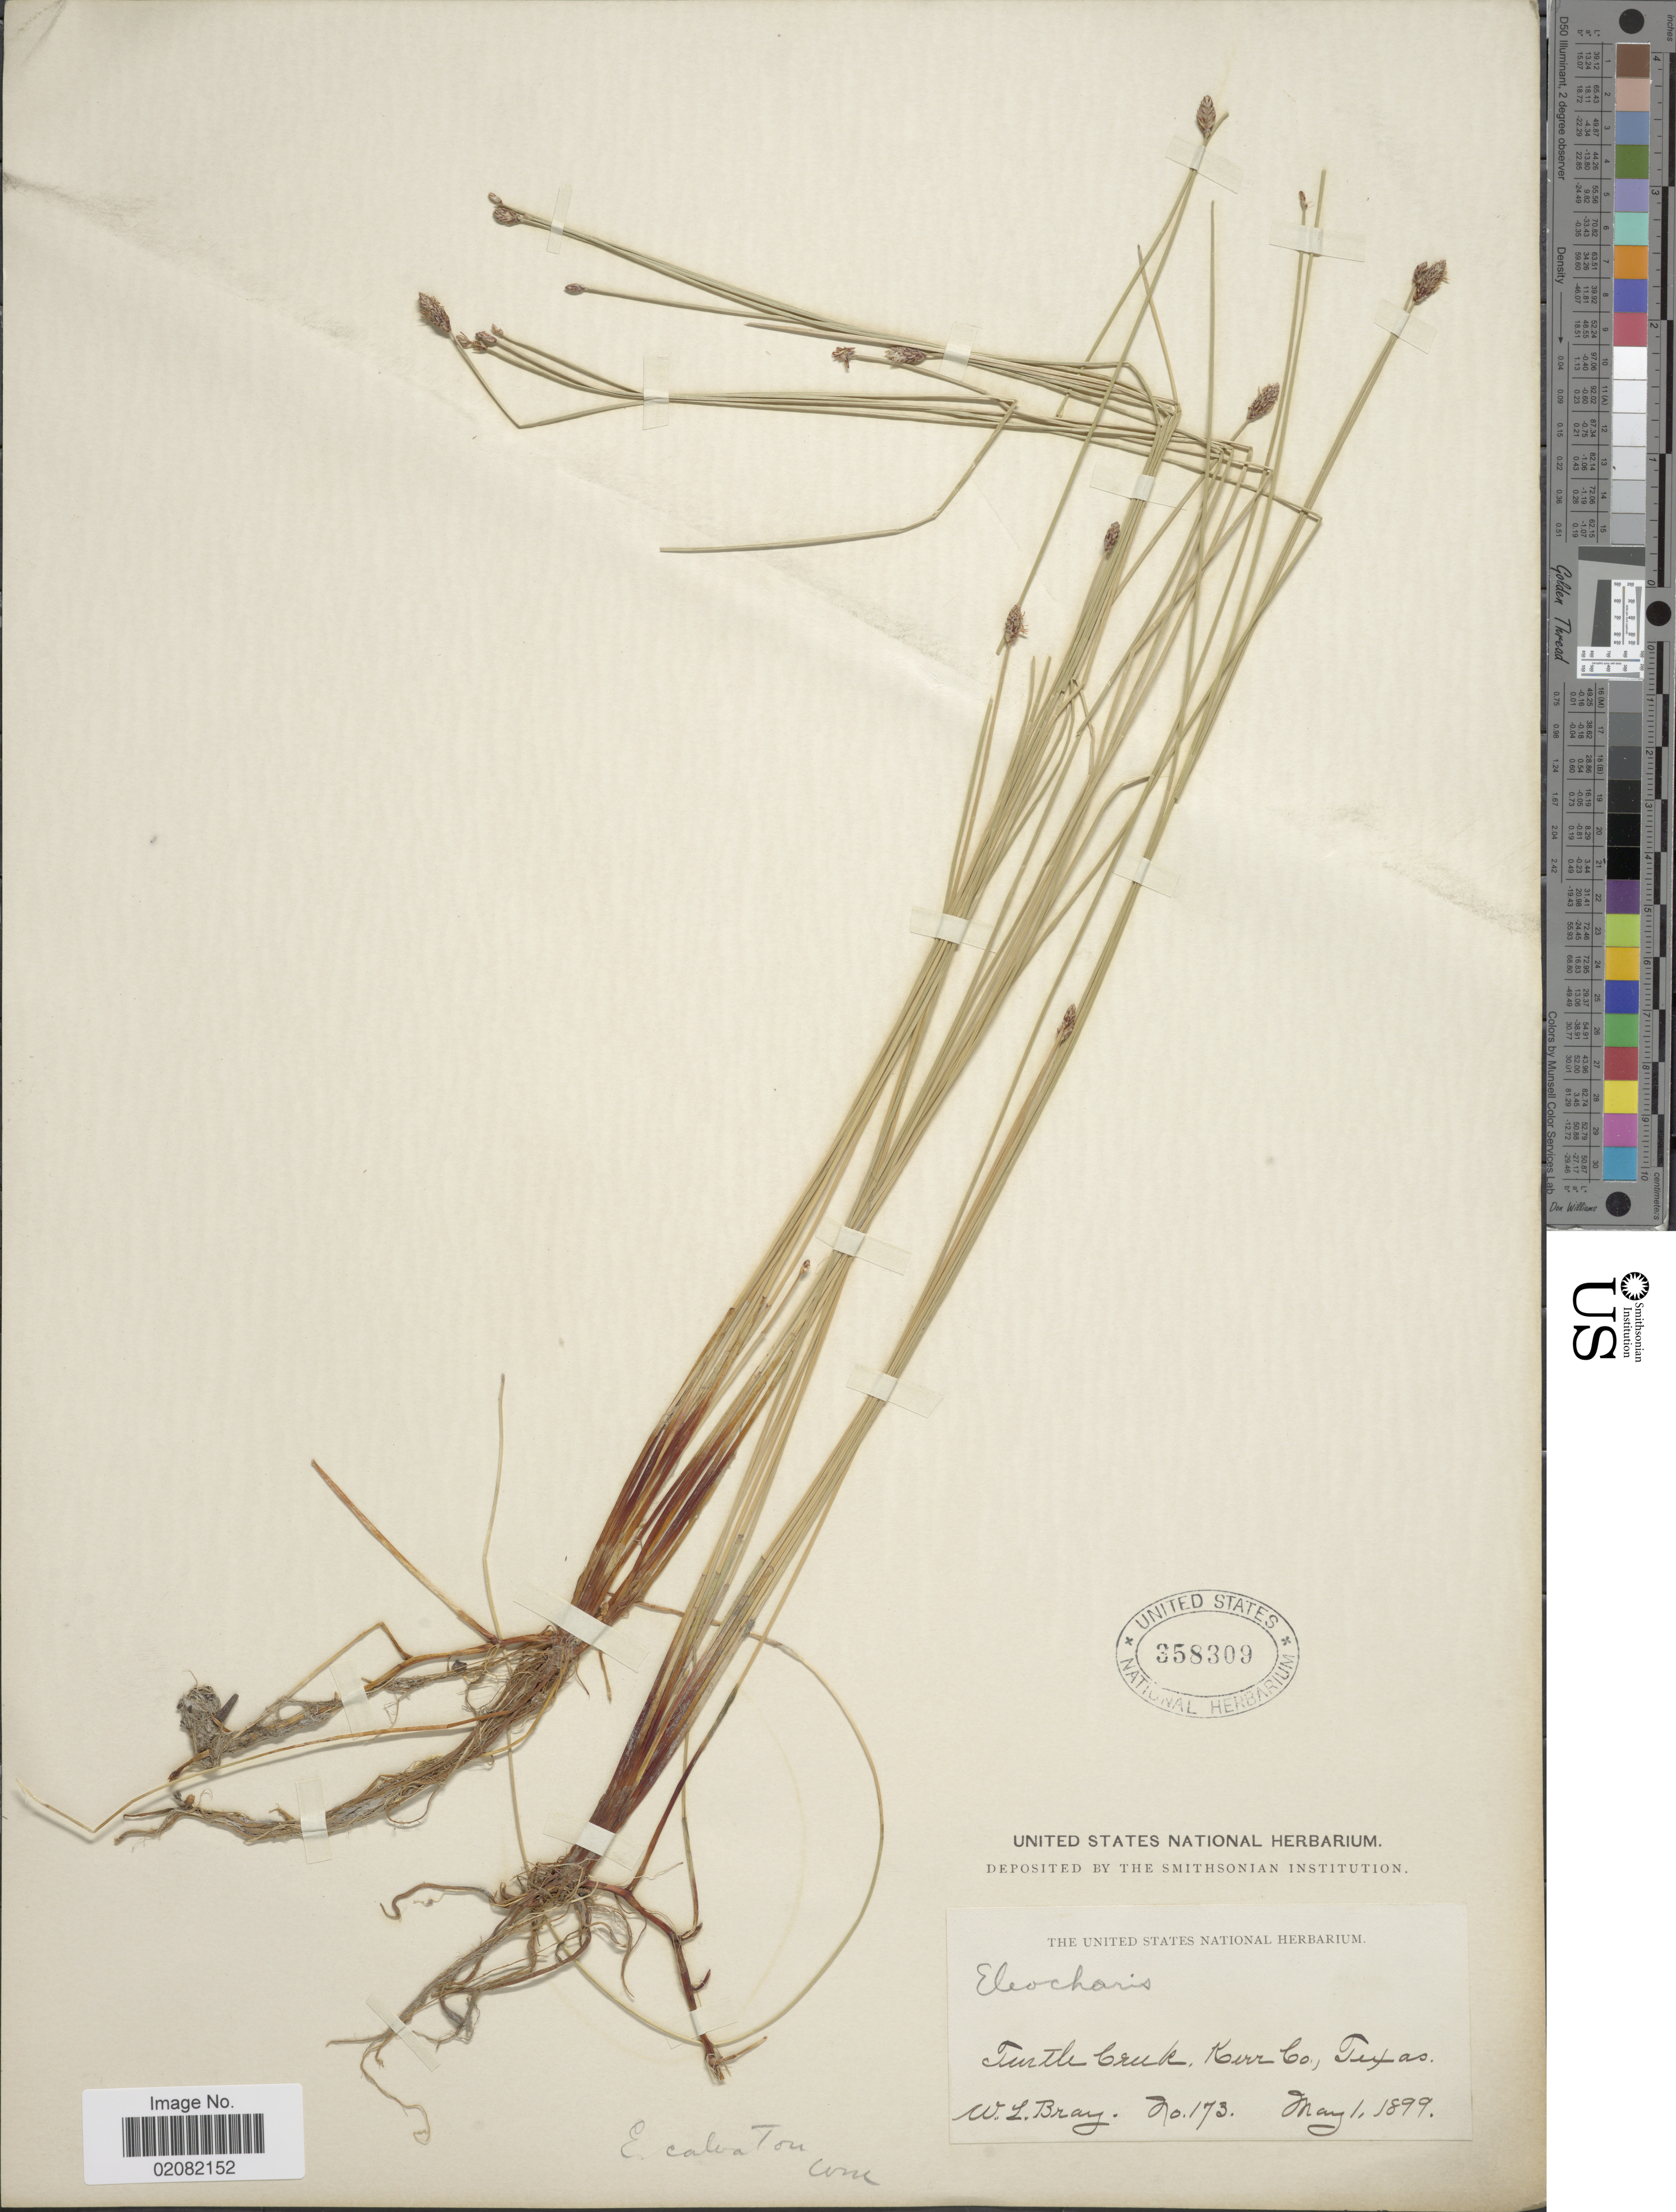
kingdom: Plantae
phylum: Tracheophyta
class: Liliopsida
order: Poales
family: Cyperaceae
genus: Eleocharis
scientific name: Eleocharis sp.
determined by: Strong, Mark T., (BOT), Smithsonian Institution - National Museum of Natural History (UNITED STATES)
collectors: W. L. Bray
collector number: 173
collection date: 1899-05-01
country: United States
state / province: Texas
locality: Turtle Creek, Kerr Co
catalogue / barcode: US 358309